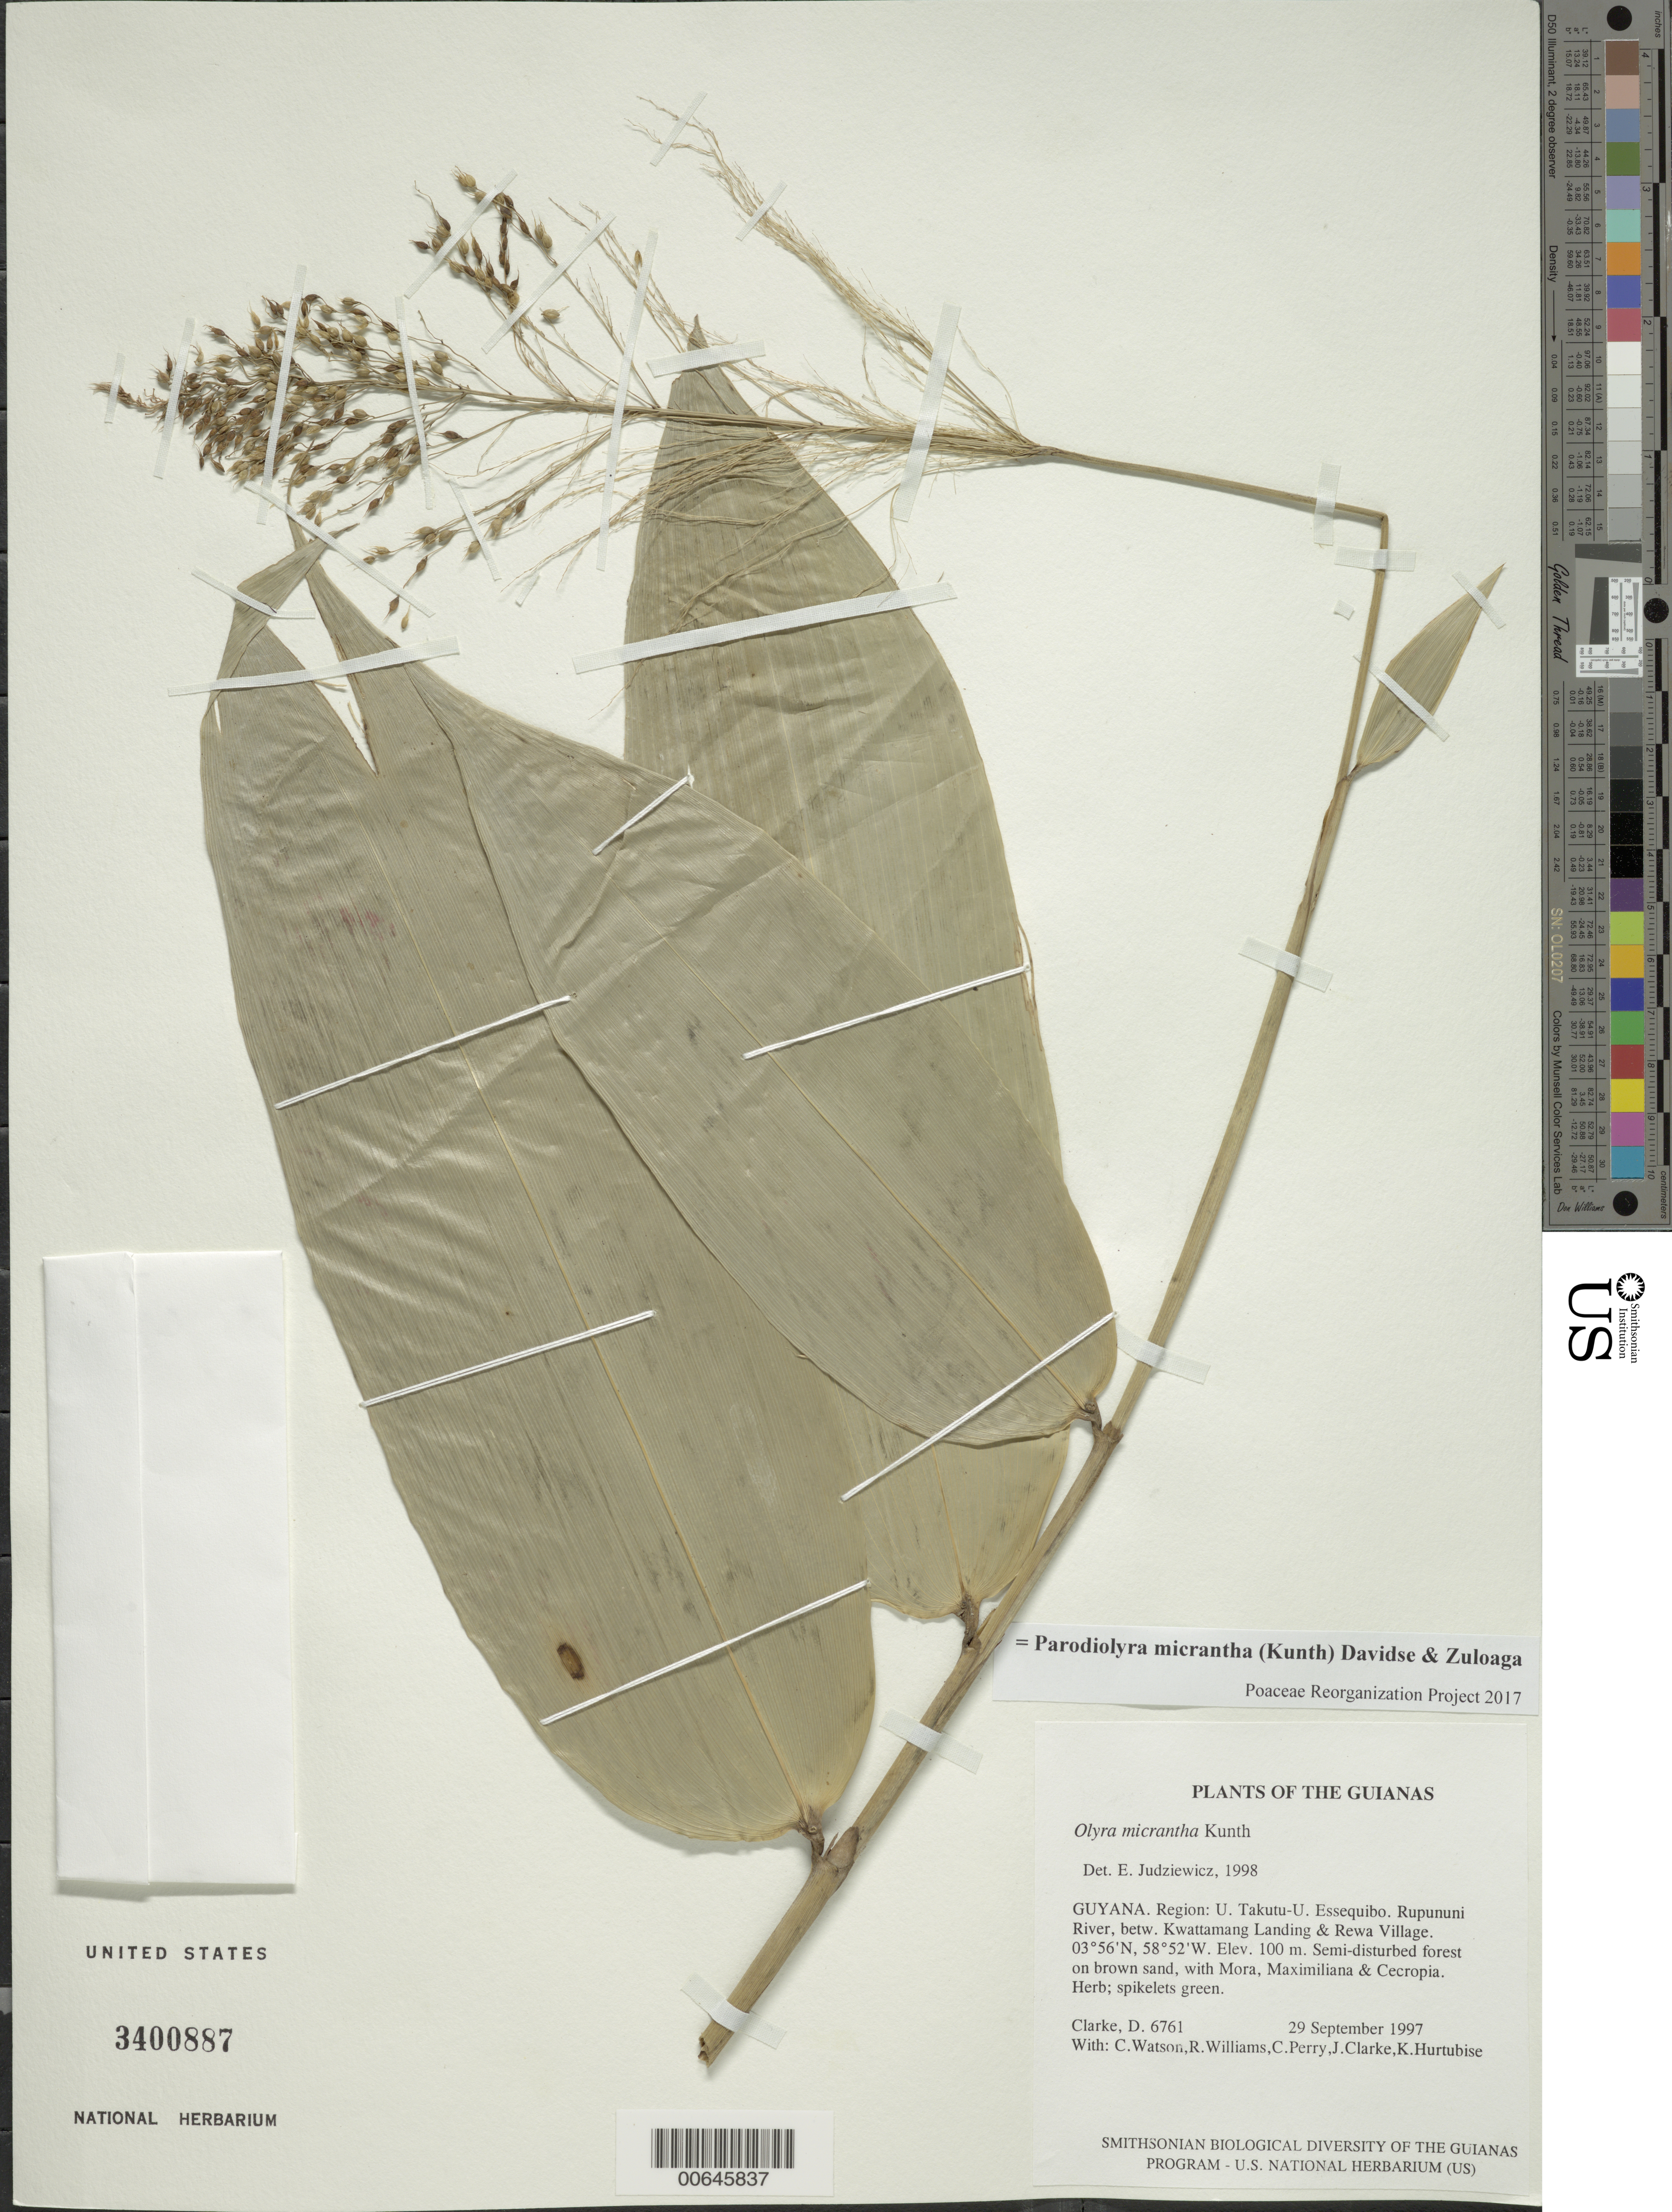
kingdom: Plantae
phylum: Tracheophyta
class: Liliopsida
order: Poales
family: Poaceae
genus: Parodiolyra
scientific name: Parodiolyra micrantha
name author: (Kunth) Davidse & Zuloaga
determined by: Poaceae Reorganization Project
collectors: H. D. Clarke, C. Watson, R. Williams, C. Perry, J. Clarke & K. Hurtubise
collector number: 6761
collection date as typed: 29 September 1997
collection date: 1997-09-29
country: Guyana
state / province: U. Takutu-U. Essequibo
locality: Rupununi River, betw. Kwattamang Landing & Rewa Village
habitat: Semi-disturbed forest on brown sand, with Mora, Maximiliana & Cecropia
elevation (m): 100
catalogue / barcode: US 3400887